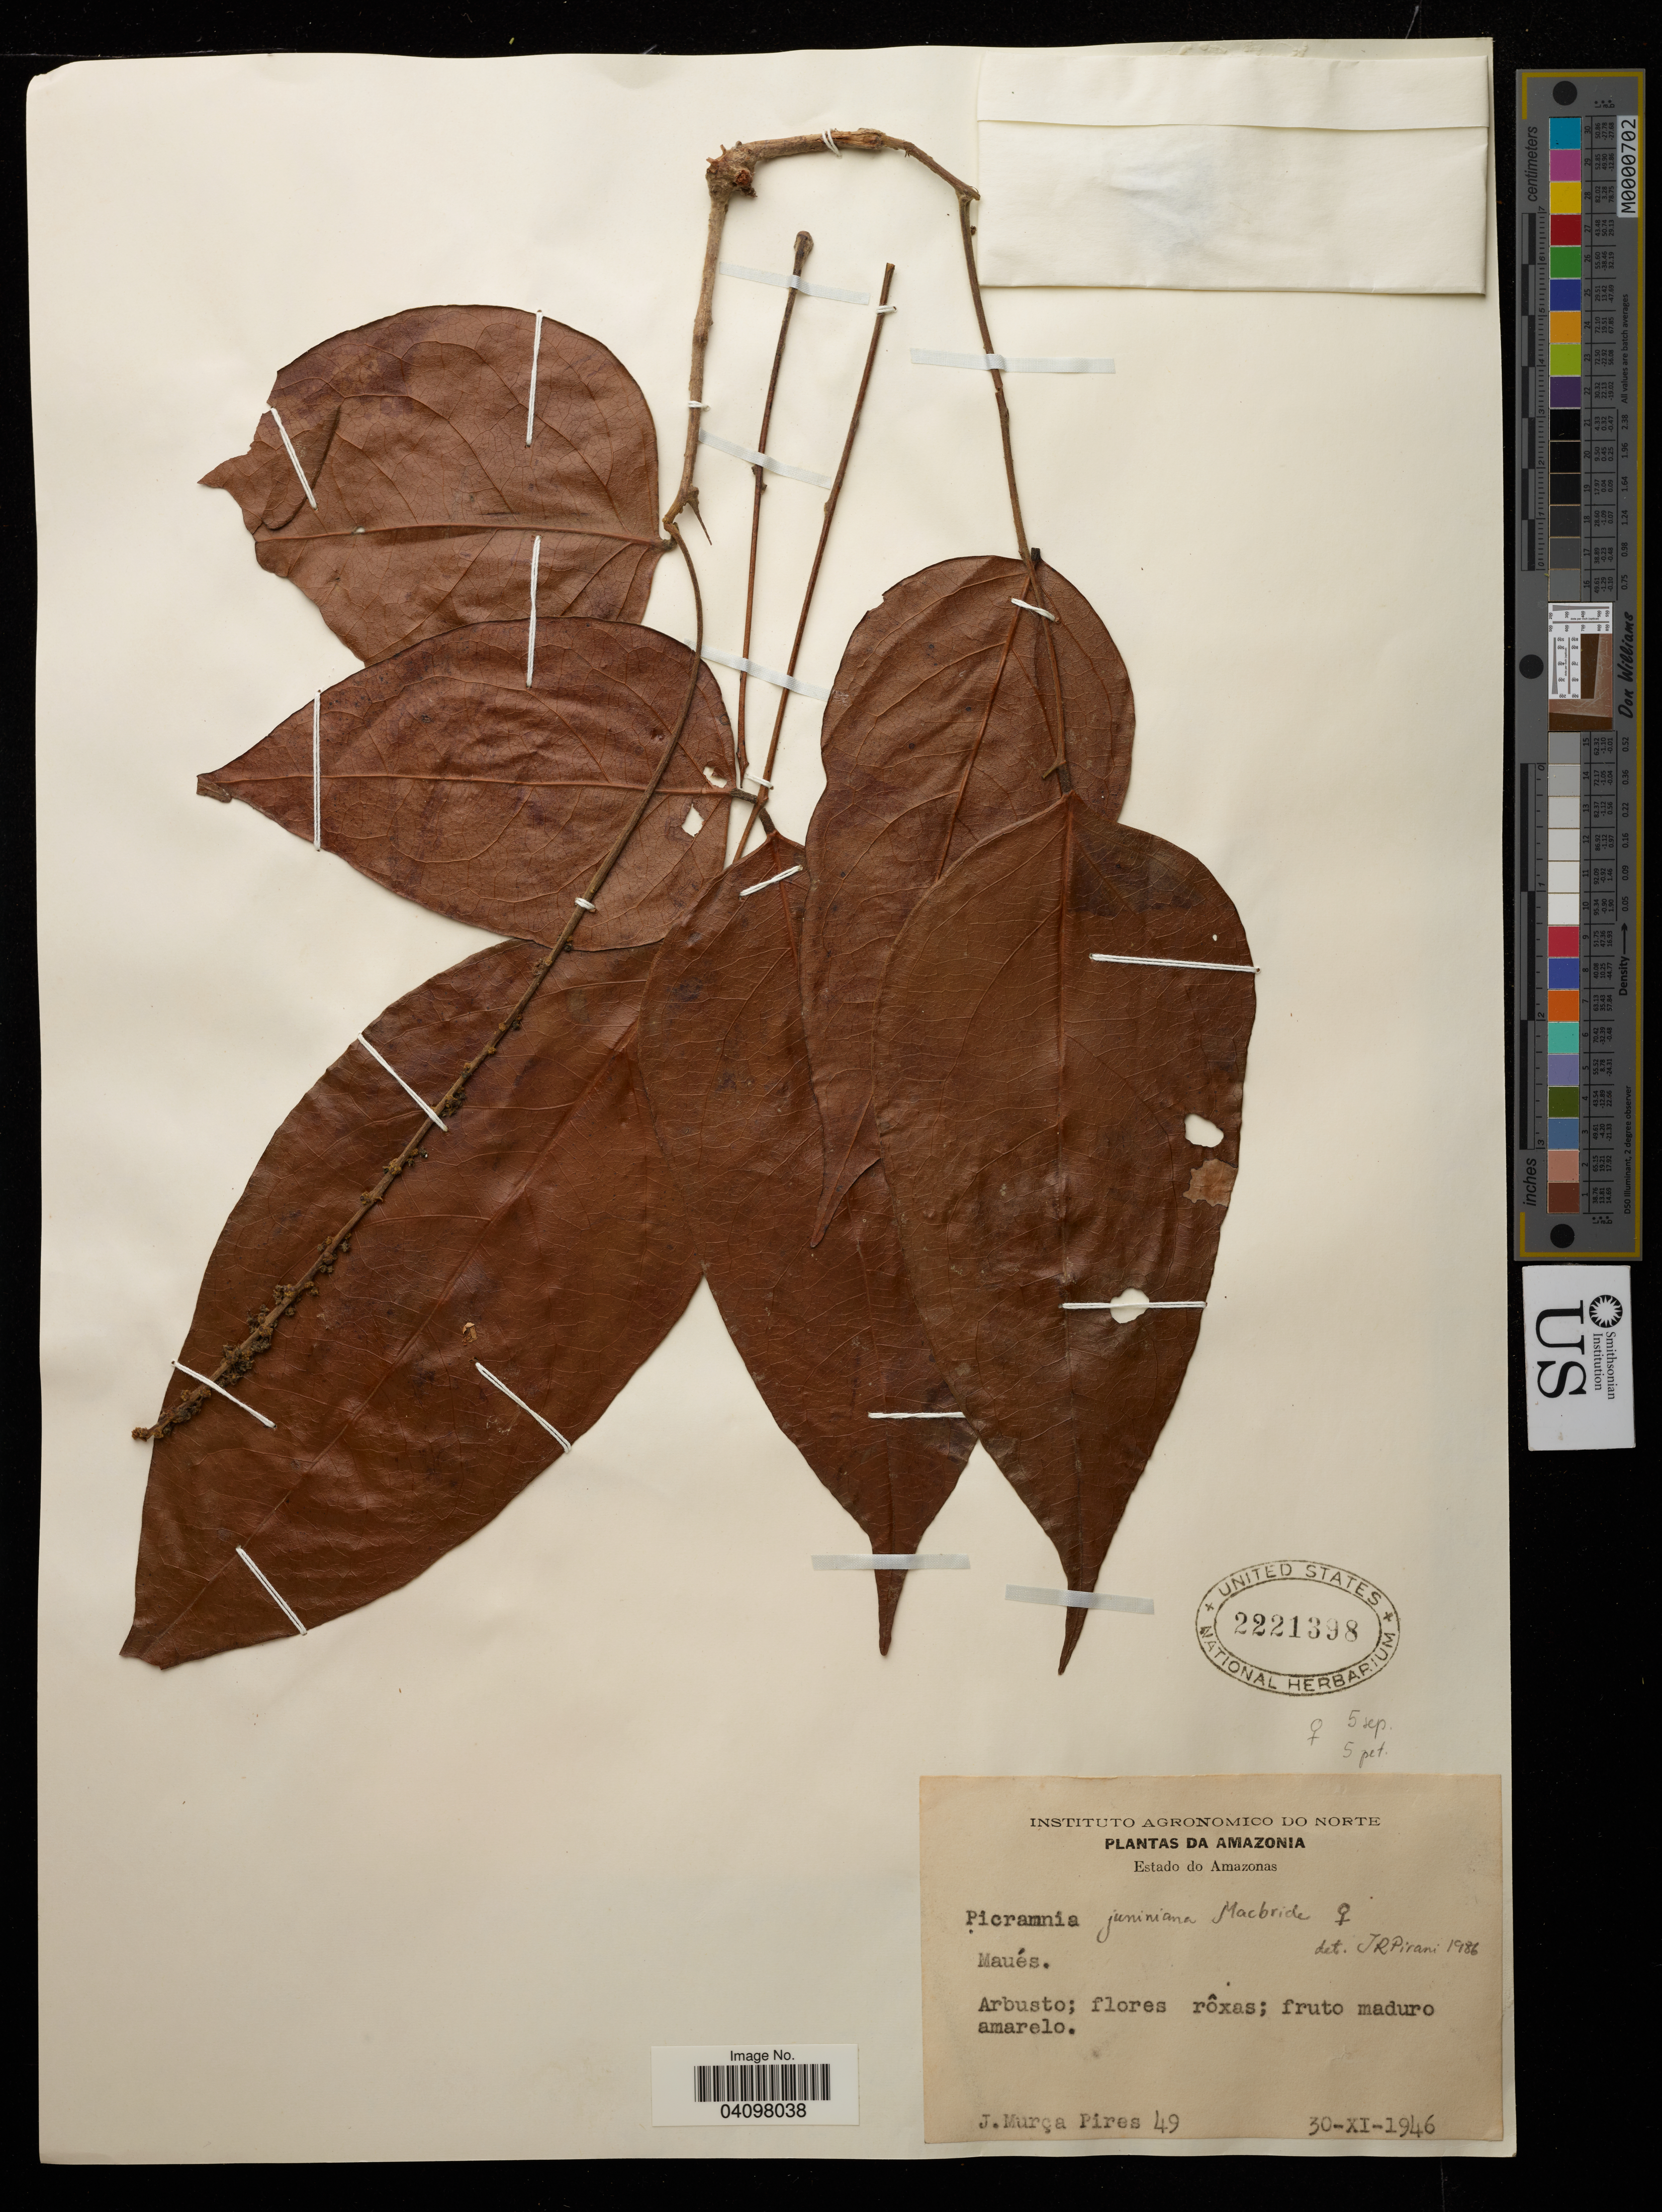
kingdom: Plantae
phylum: Tracheophyta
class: Magnoliopsida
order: Picramniales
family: Picramniaceae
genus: Picramnia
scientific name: Picramnia juniniana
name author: J.F. Macbr.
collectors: J. Murca Pires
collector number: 49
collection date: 1946-11-30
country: Brazil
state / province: Amazonas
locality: Maués.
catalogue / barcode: US 2221398